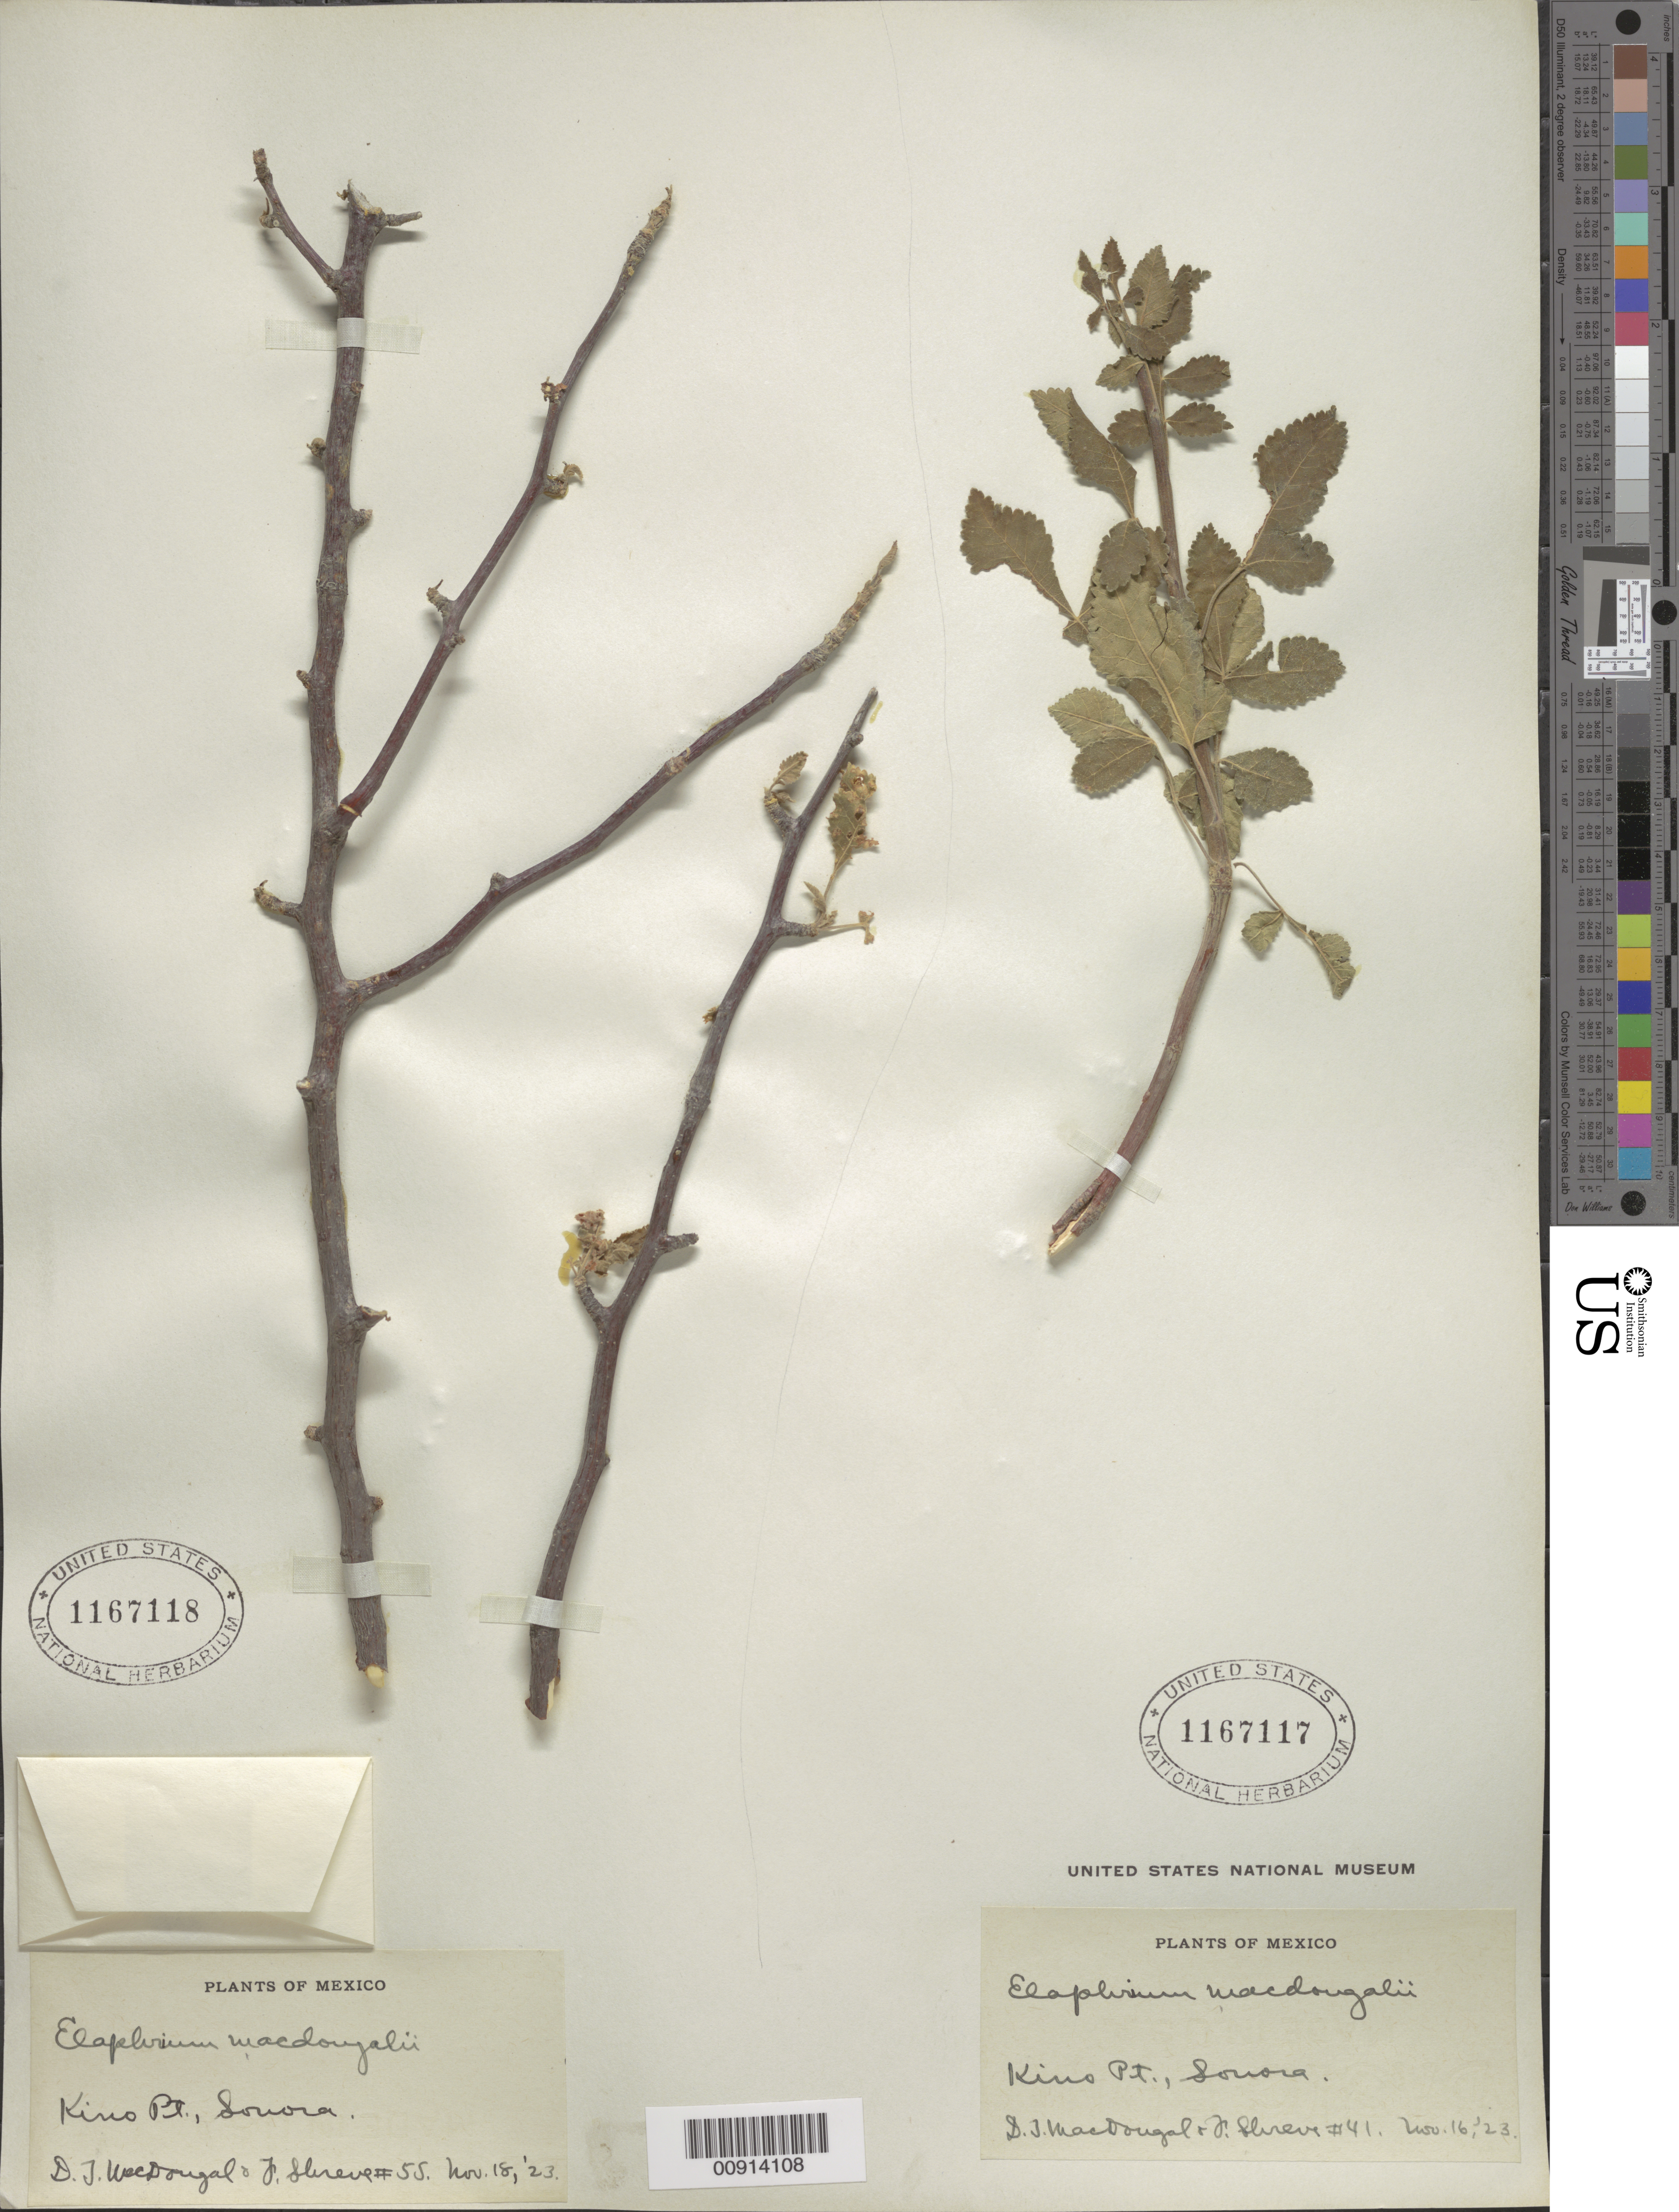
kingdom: Plantae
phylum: Tracheophyta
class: Magnoliopsida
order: Sapindales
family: Burseraceae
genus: Bursera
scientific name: Bursera hindsiana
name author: (Benth.) Engl.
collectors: D. T. MacDougal & F. Shreve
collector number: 41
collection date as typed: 16 Nov 1923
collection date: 1923-11-16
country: Mexico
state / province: Sonora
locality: Kino Pt., Sonora.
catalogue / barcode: US 1167117